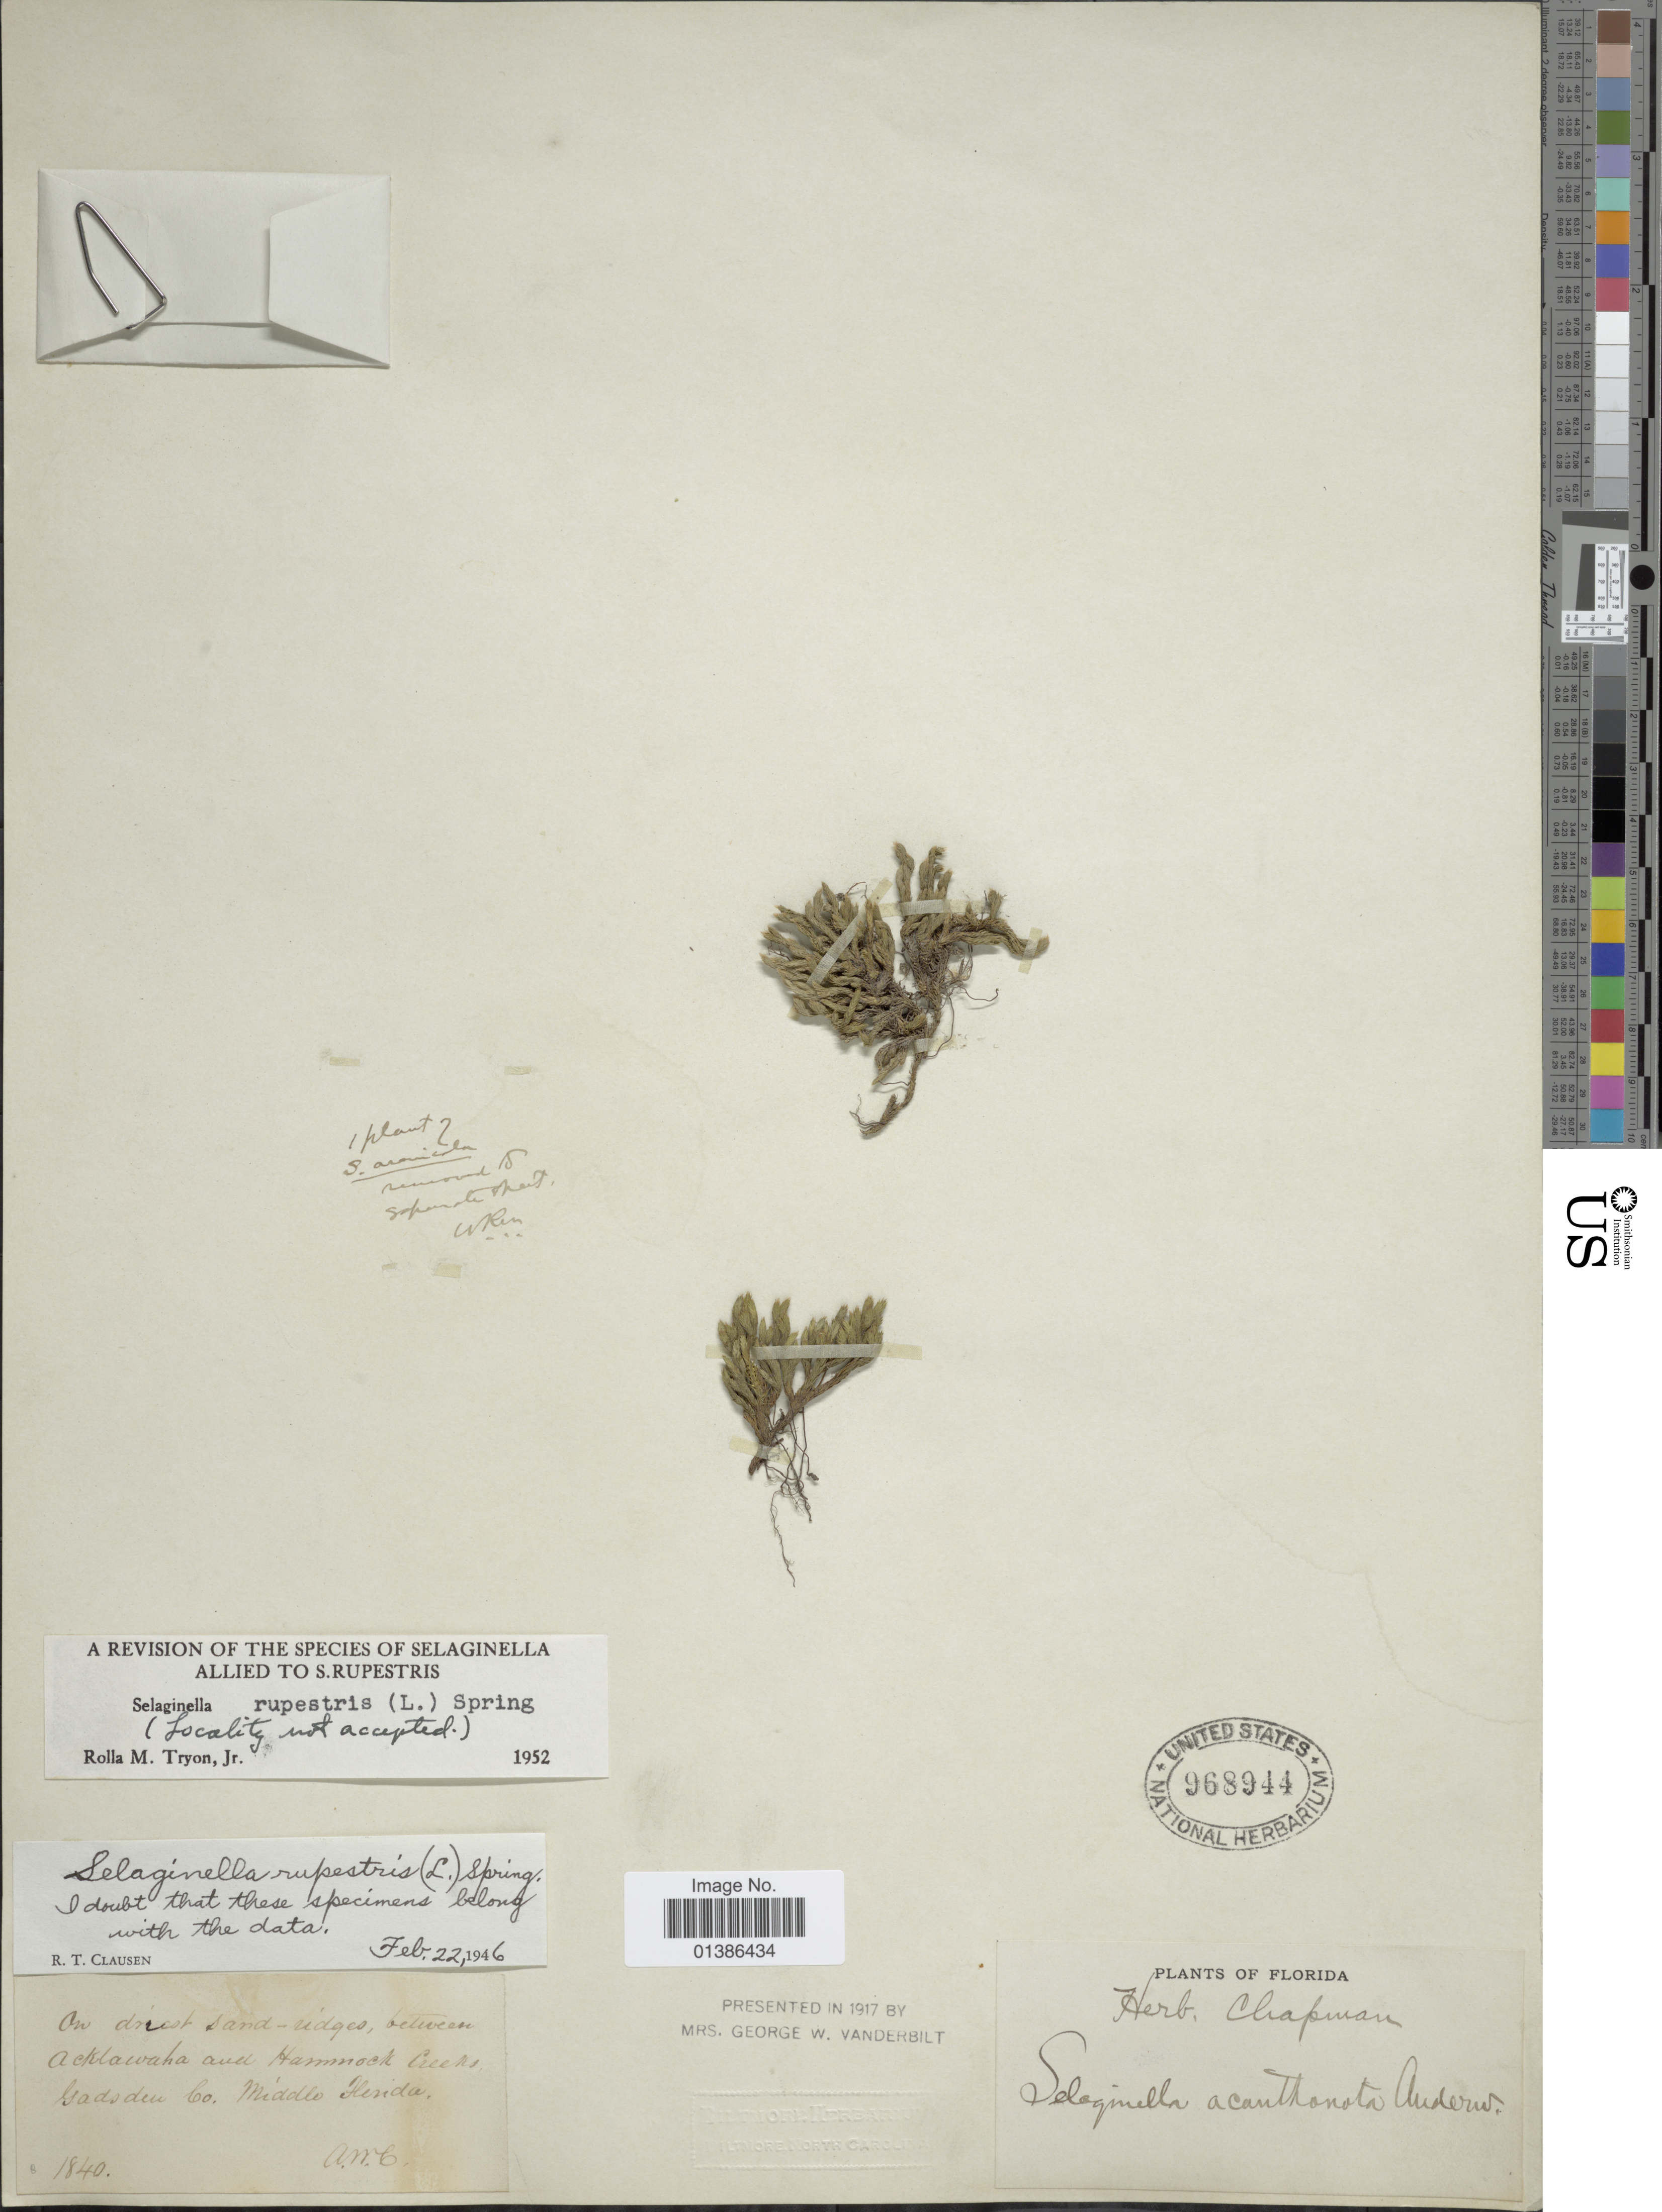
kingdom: Plantae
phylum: Tracheophyta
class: Lycopodiopsida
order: Selaginellales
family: Selaginellaceae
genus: Selaginella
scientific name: Selaginella rupestris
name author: (L.) Spring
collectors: A. W. Chapman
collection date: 1840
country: United States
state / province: Florida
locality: Ocklawaha and Hammock Creeks, Gadsden Co, Middle Florida.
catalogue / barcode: US 968944